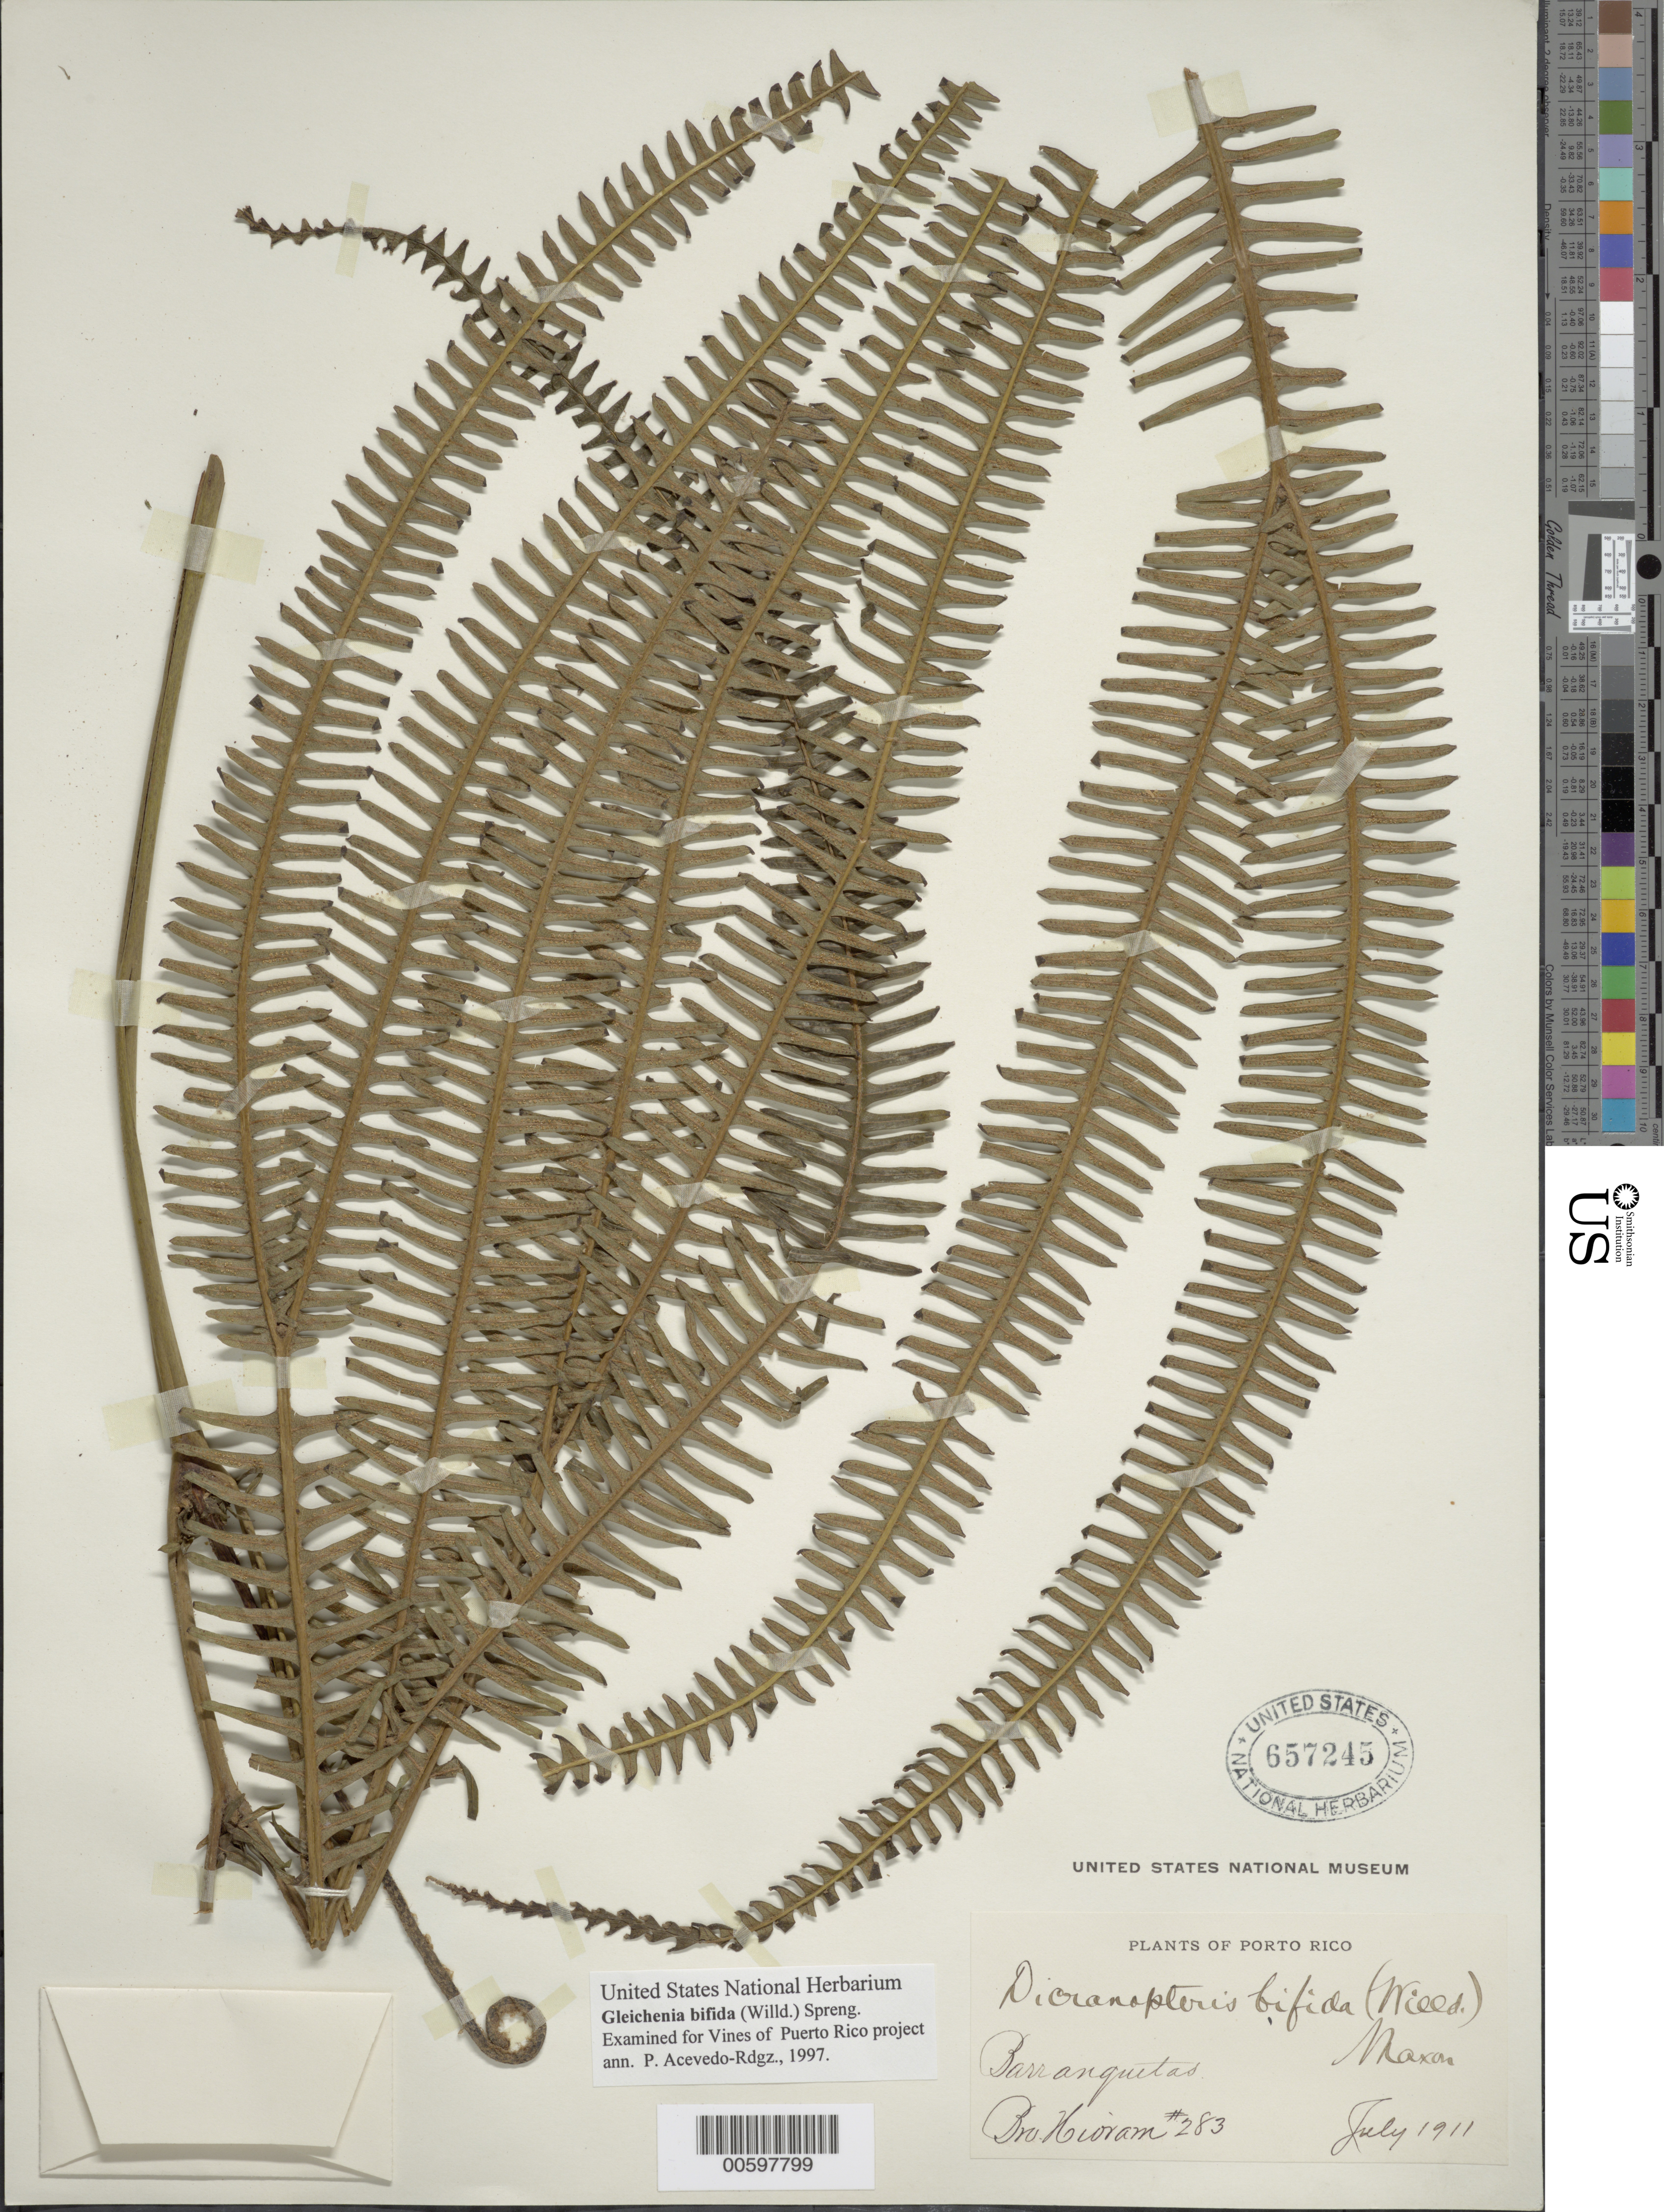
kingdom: Plantae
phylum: Tracheophyta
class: Polypodiopsida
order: Gleicheniales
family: Gleicheniaceae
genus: Sticherus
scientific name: Sticherus bifidus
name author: (Willd.) Ching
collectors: Bro. Hioram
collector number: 283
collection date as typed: Jul 1911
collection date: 1911-07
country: Puerto Rico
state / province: Barranquitas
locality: Barranquitas.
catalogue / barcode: US 657245